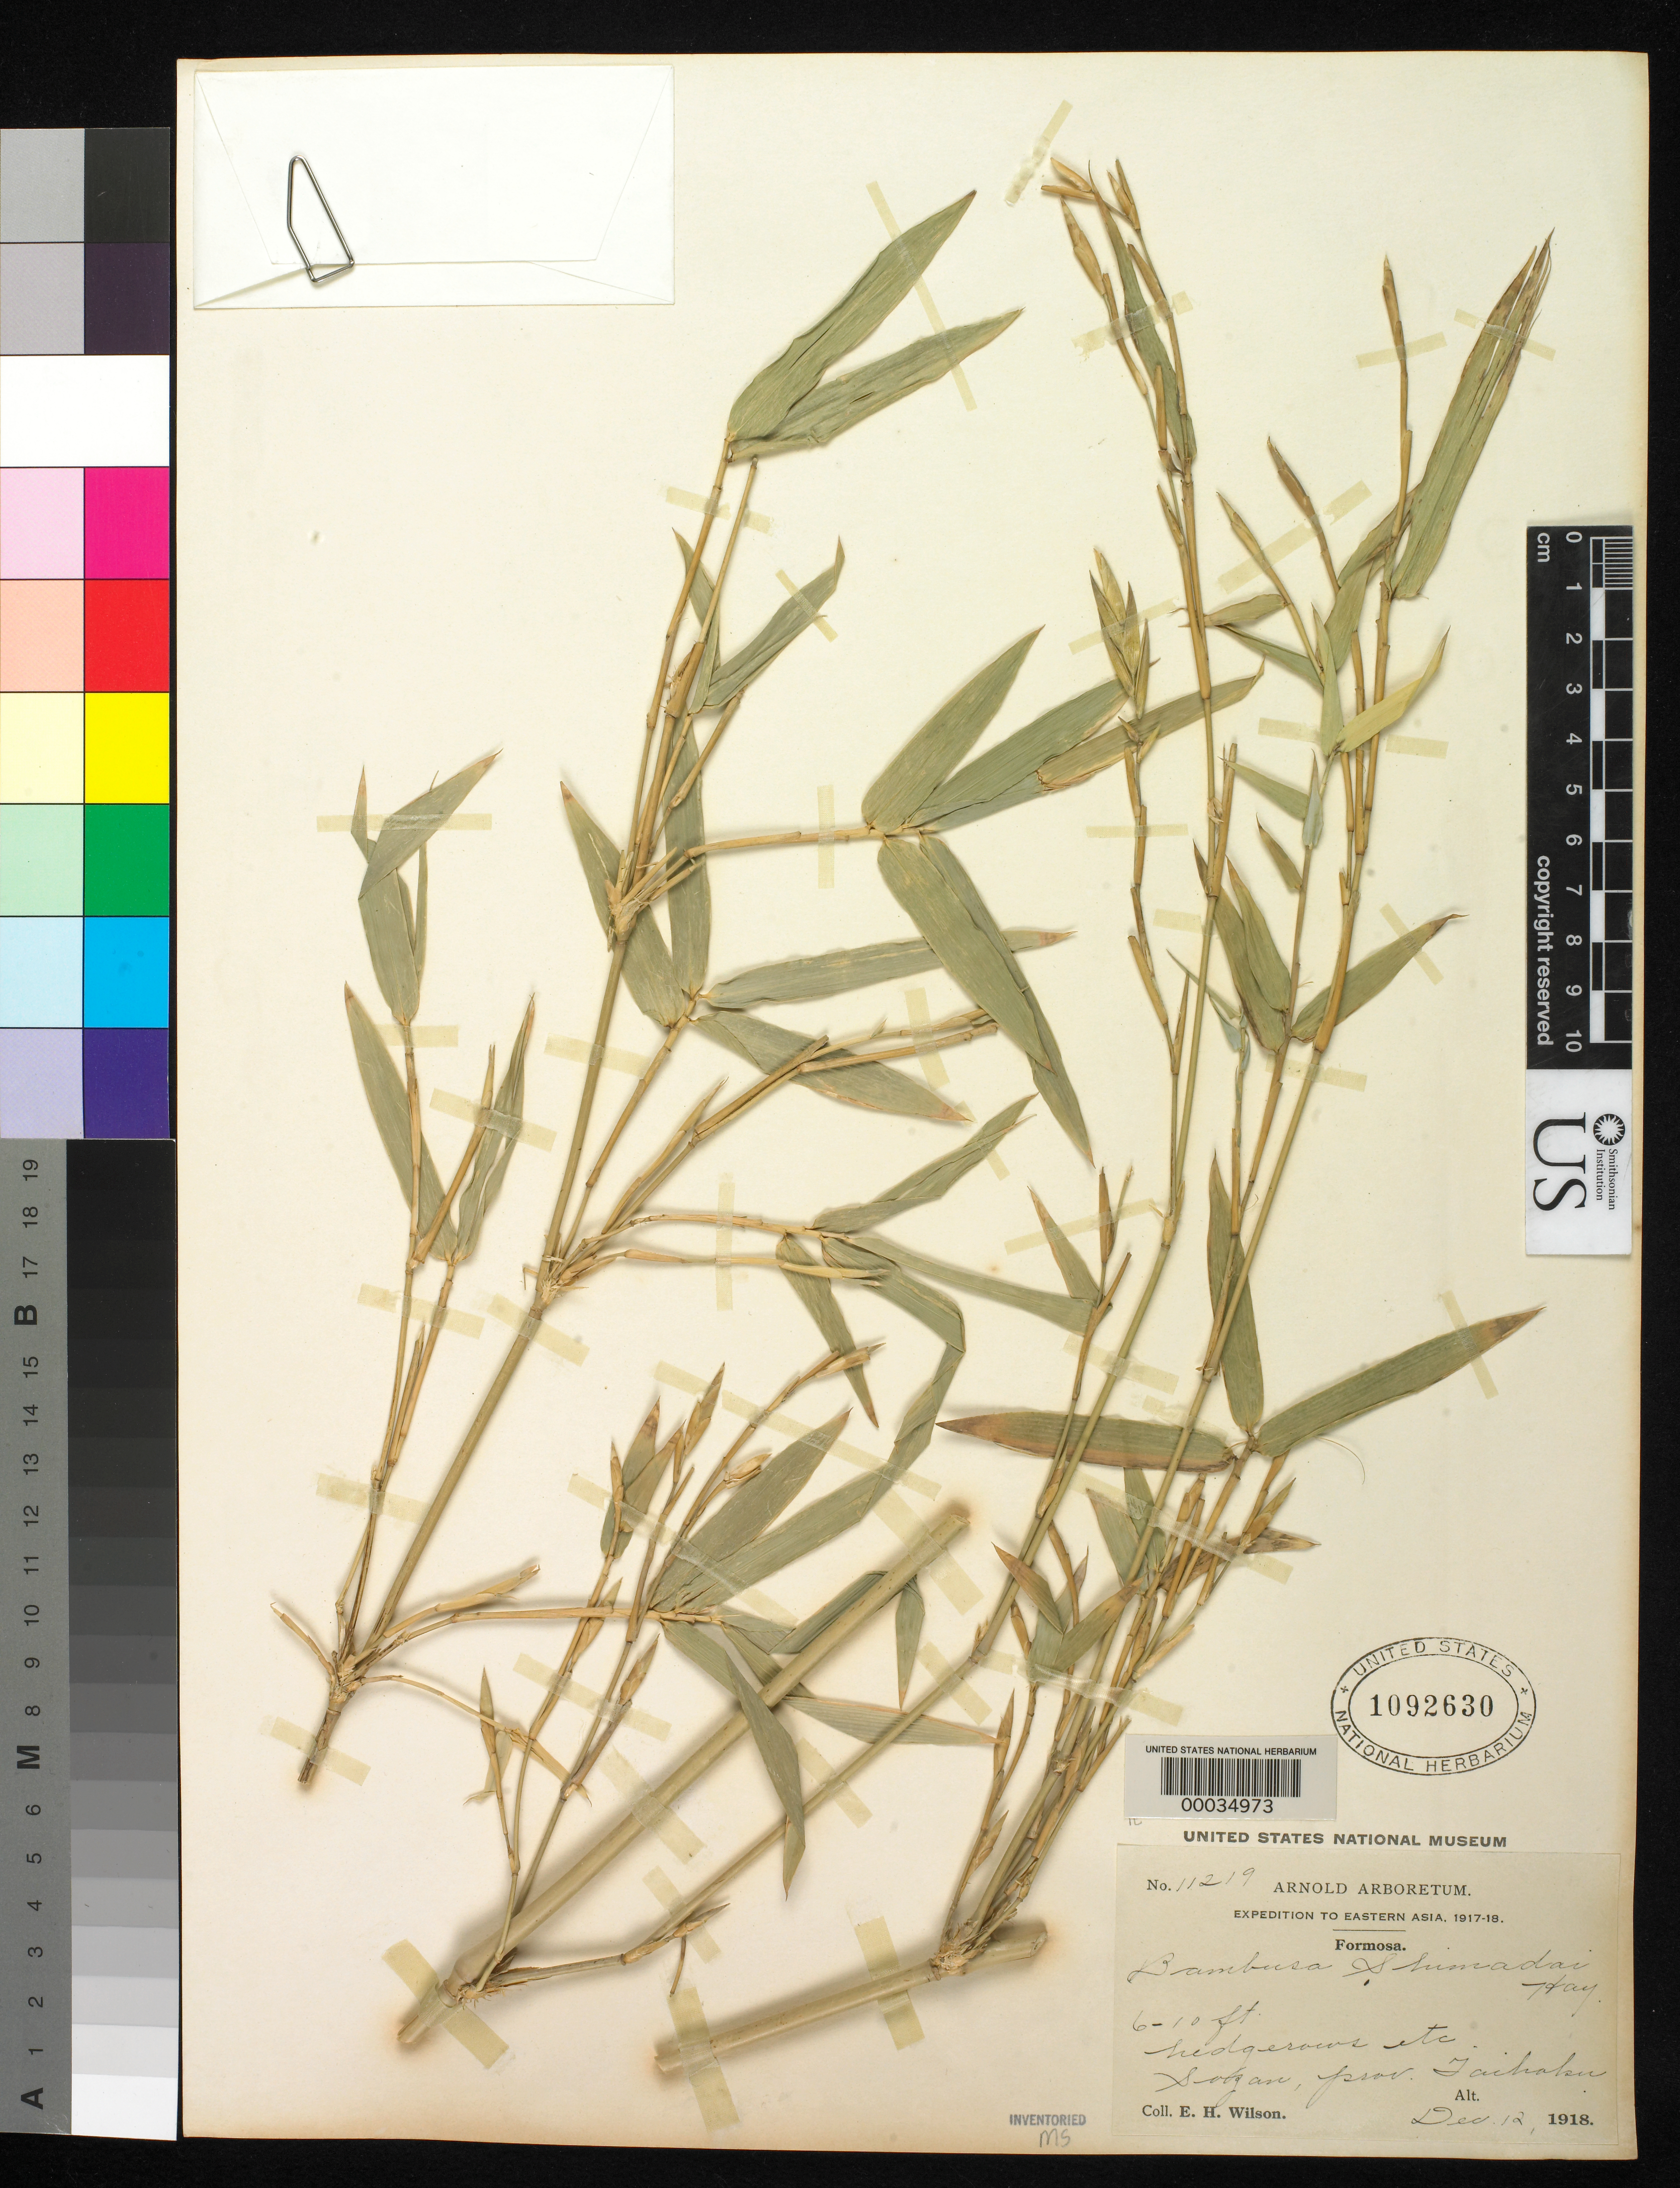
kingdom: Plantae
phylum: Tracheophyta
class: Liliopsida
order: Poales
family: Poaceae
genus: Bambusa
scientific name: Bambusa multiplex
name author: (Lour.) Raeusch. ex Schult. & Schult. f.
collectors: E. H. Wilson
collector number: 11219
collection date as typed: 12 Dec 1918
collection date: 1918-12-12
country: Taiwan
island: Taiwan [Formosa]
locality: Soogan, prov. taihoku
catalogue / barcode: US 1092630